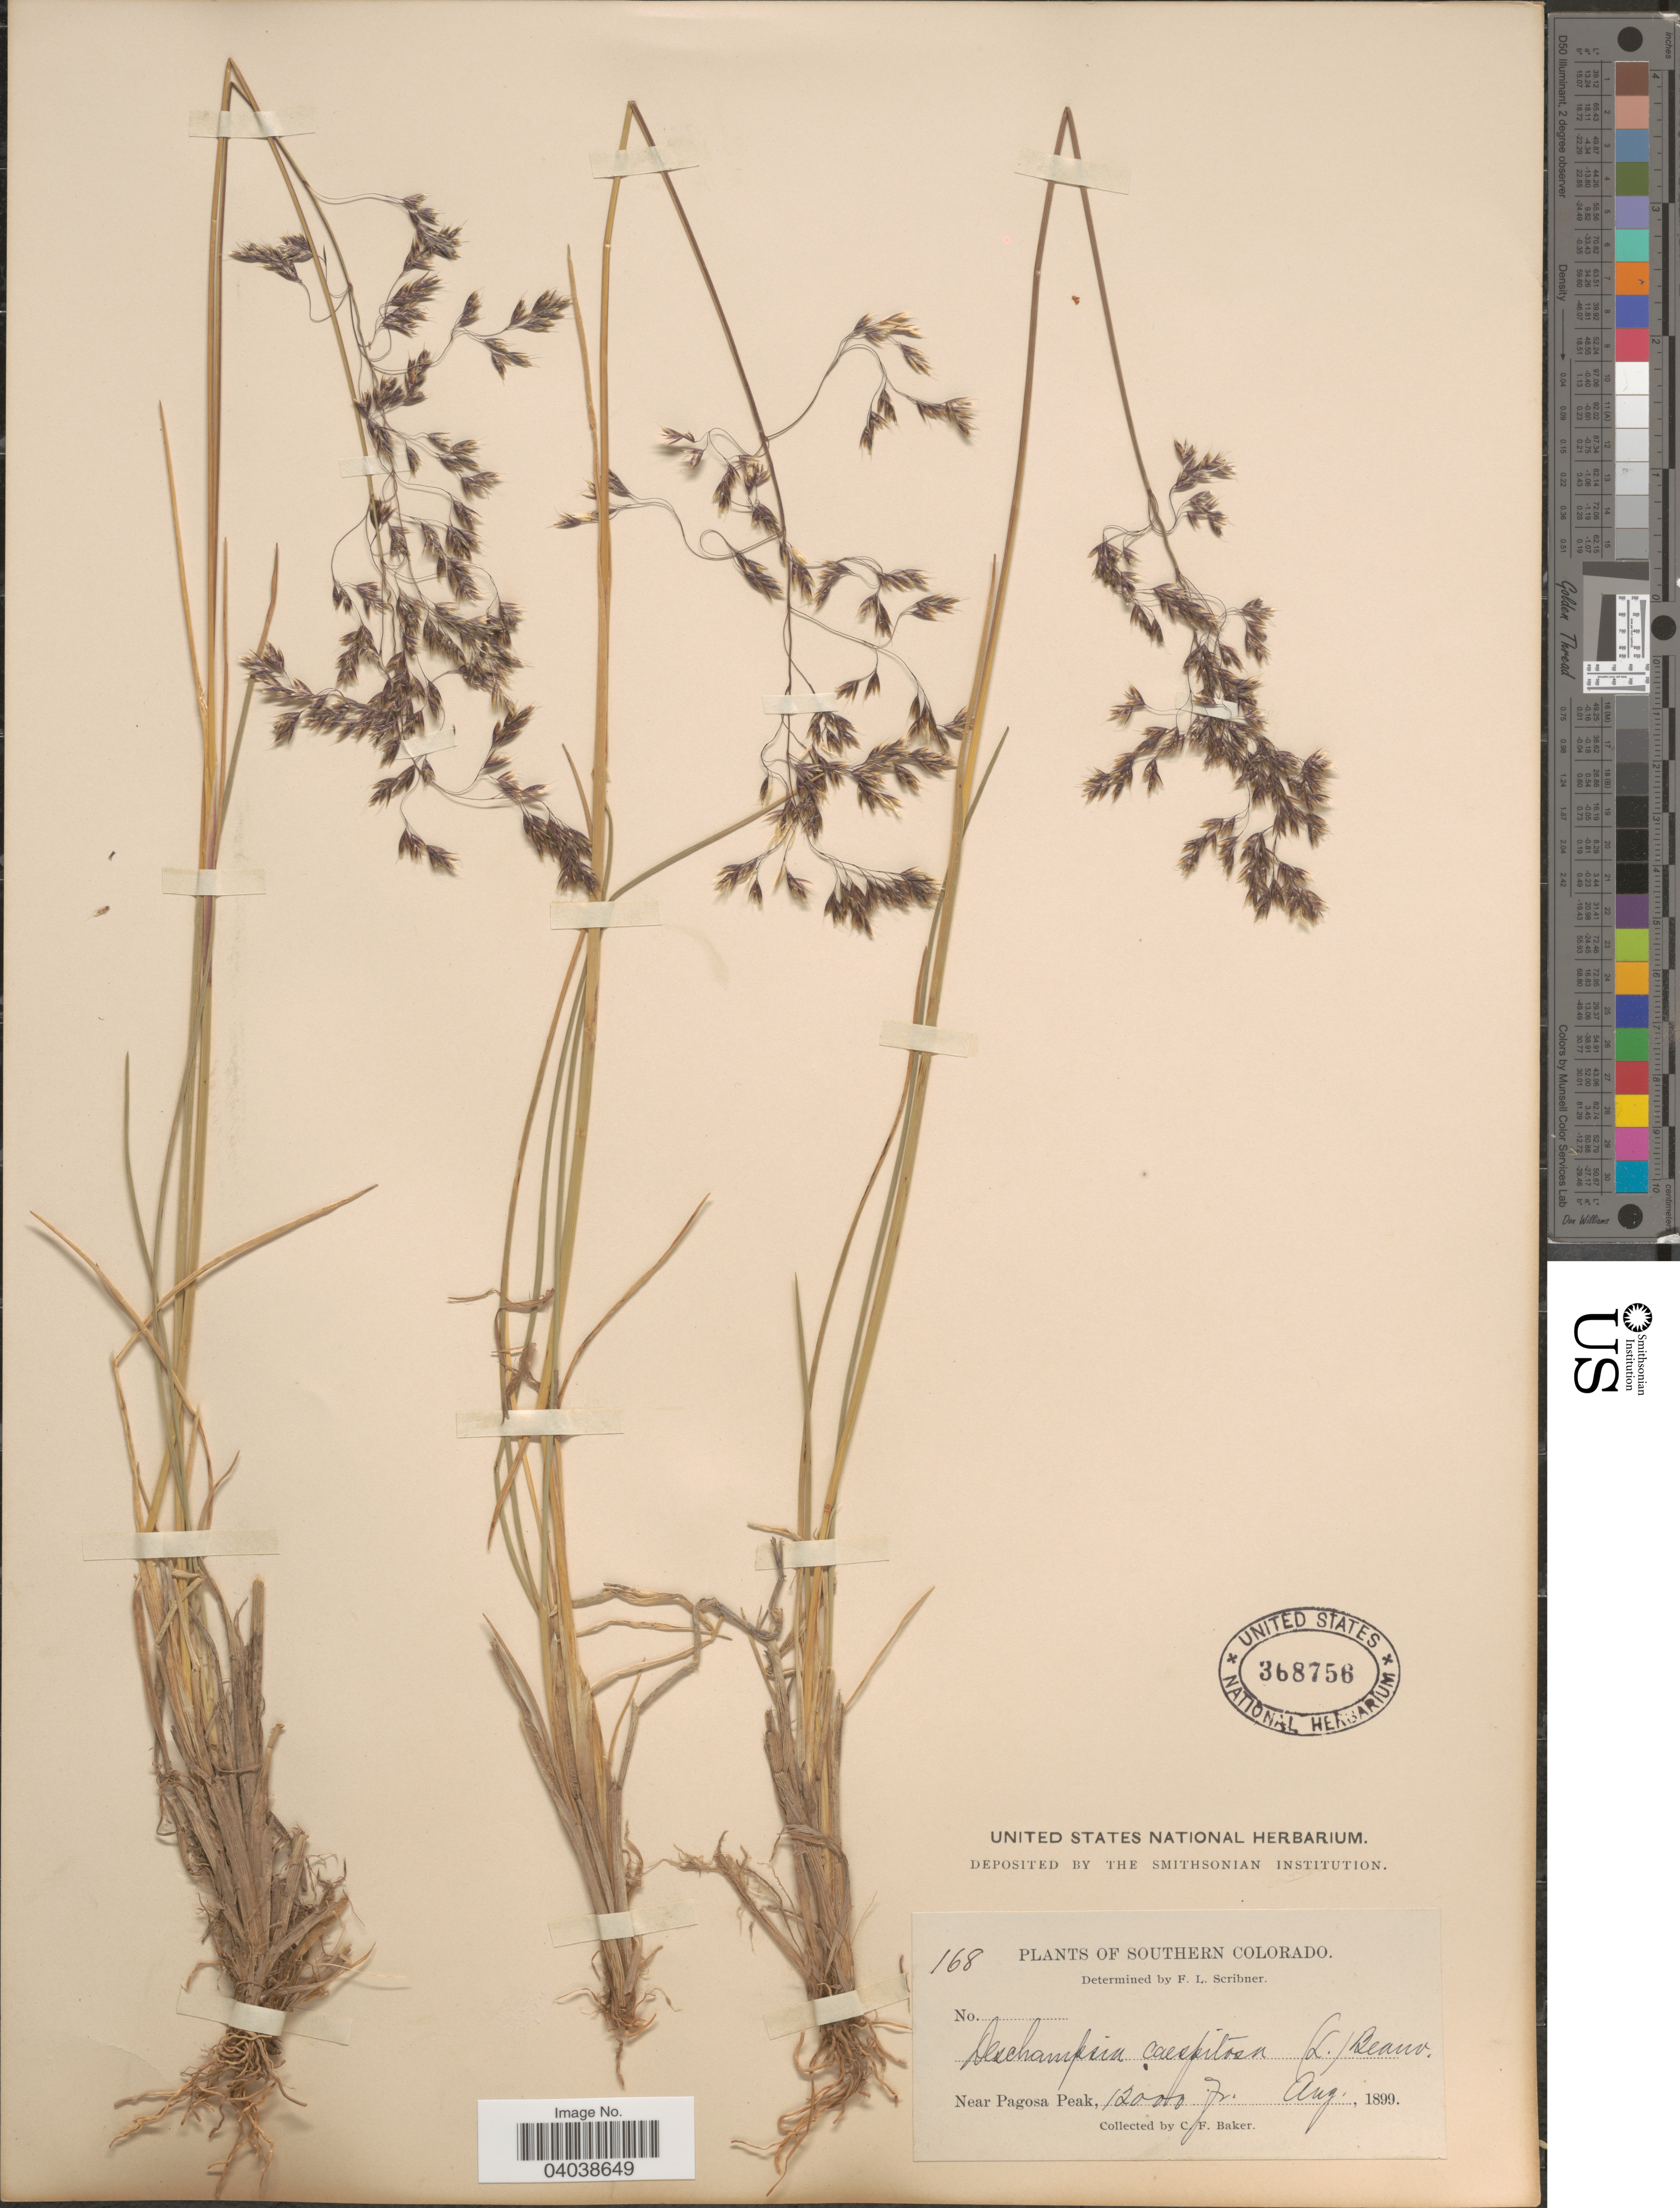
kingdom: Plantae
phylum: Tracheophyta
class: Liliopsida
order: Poales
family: Poaceae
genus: Deschampsia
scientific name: Deschampsia cespitosa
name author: (L.) P. Beauv.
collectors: C. F. Baker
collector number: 168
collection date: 1899-08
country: United States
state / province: Colorado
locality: Southern Colorado. Near Pagosa Peak.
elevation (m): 3658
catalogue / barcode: US 368756